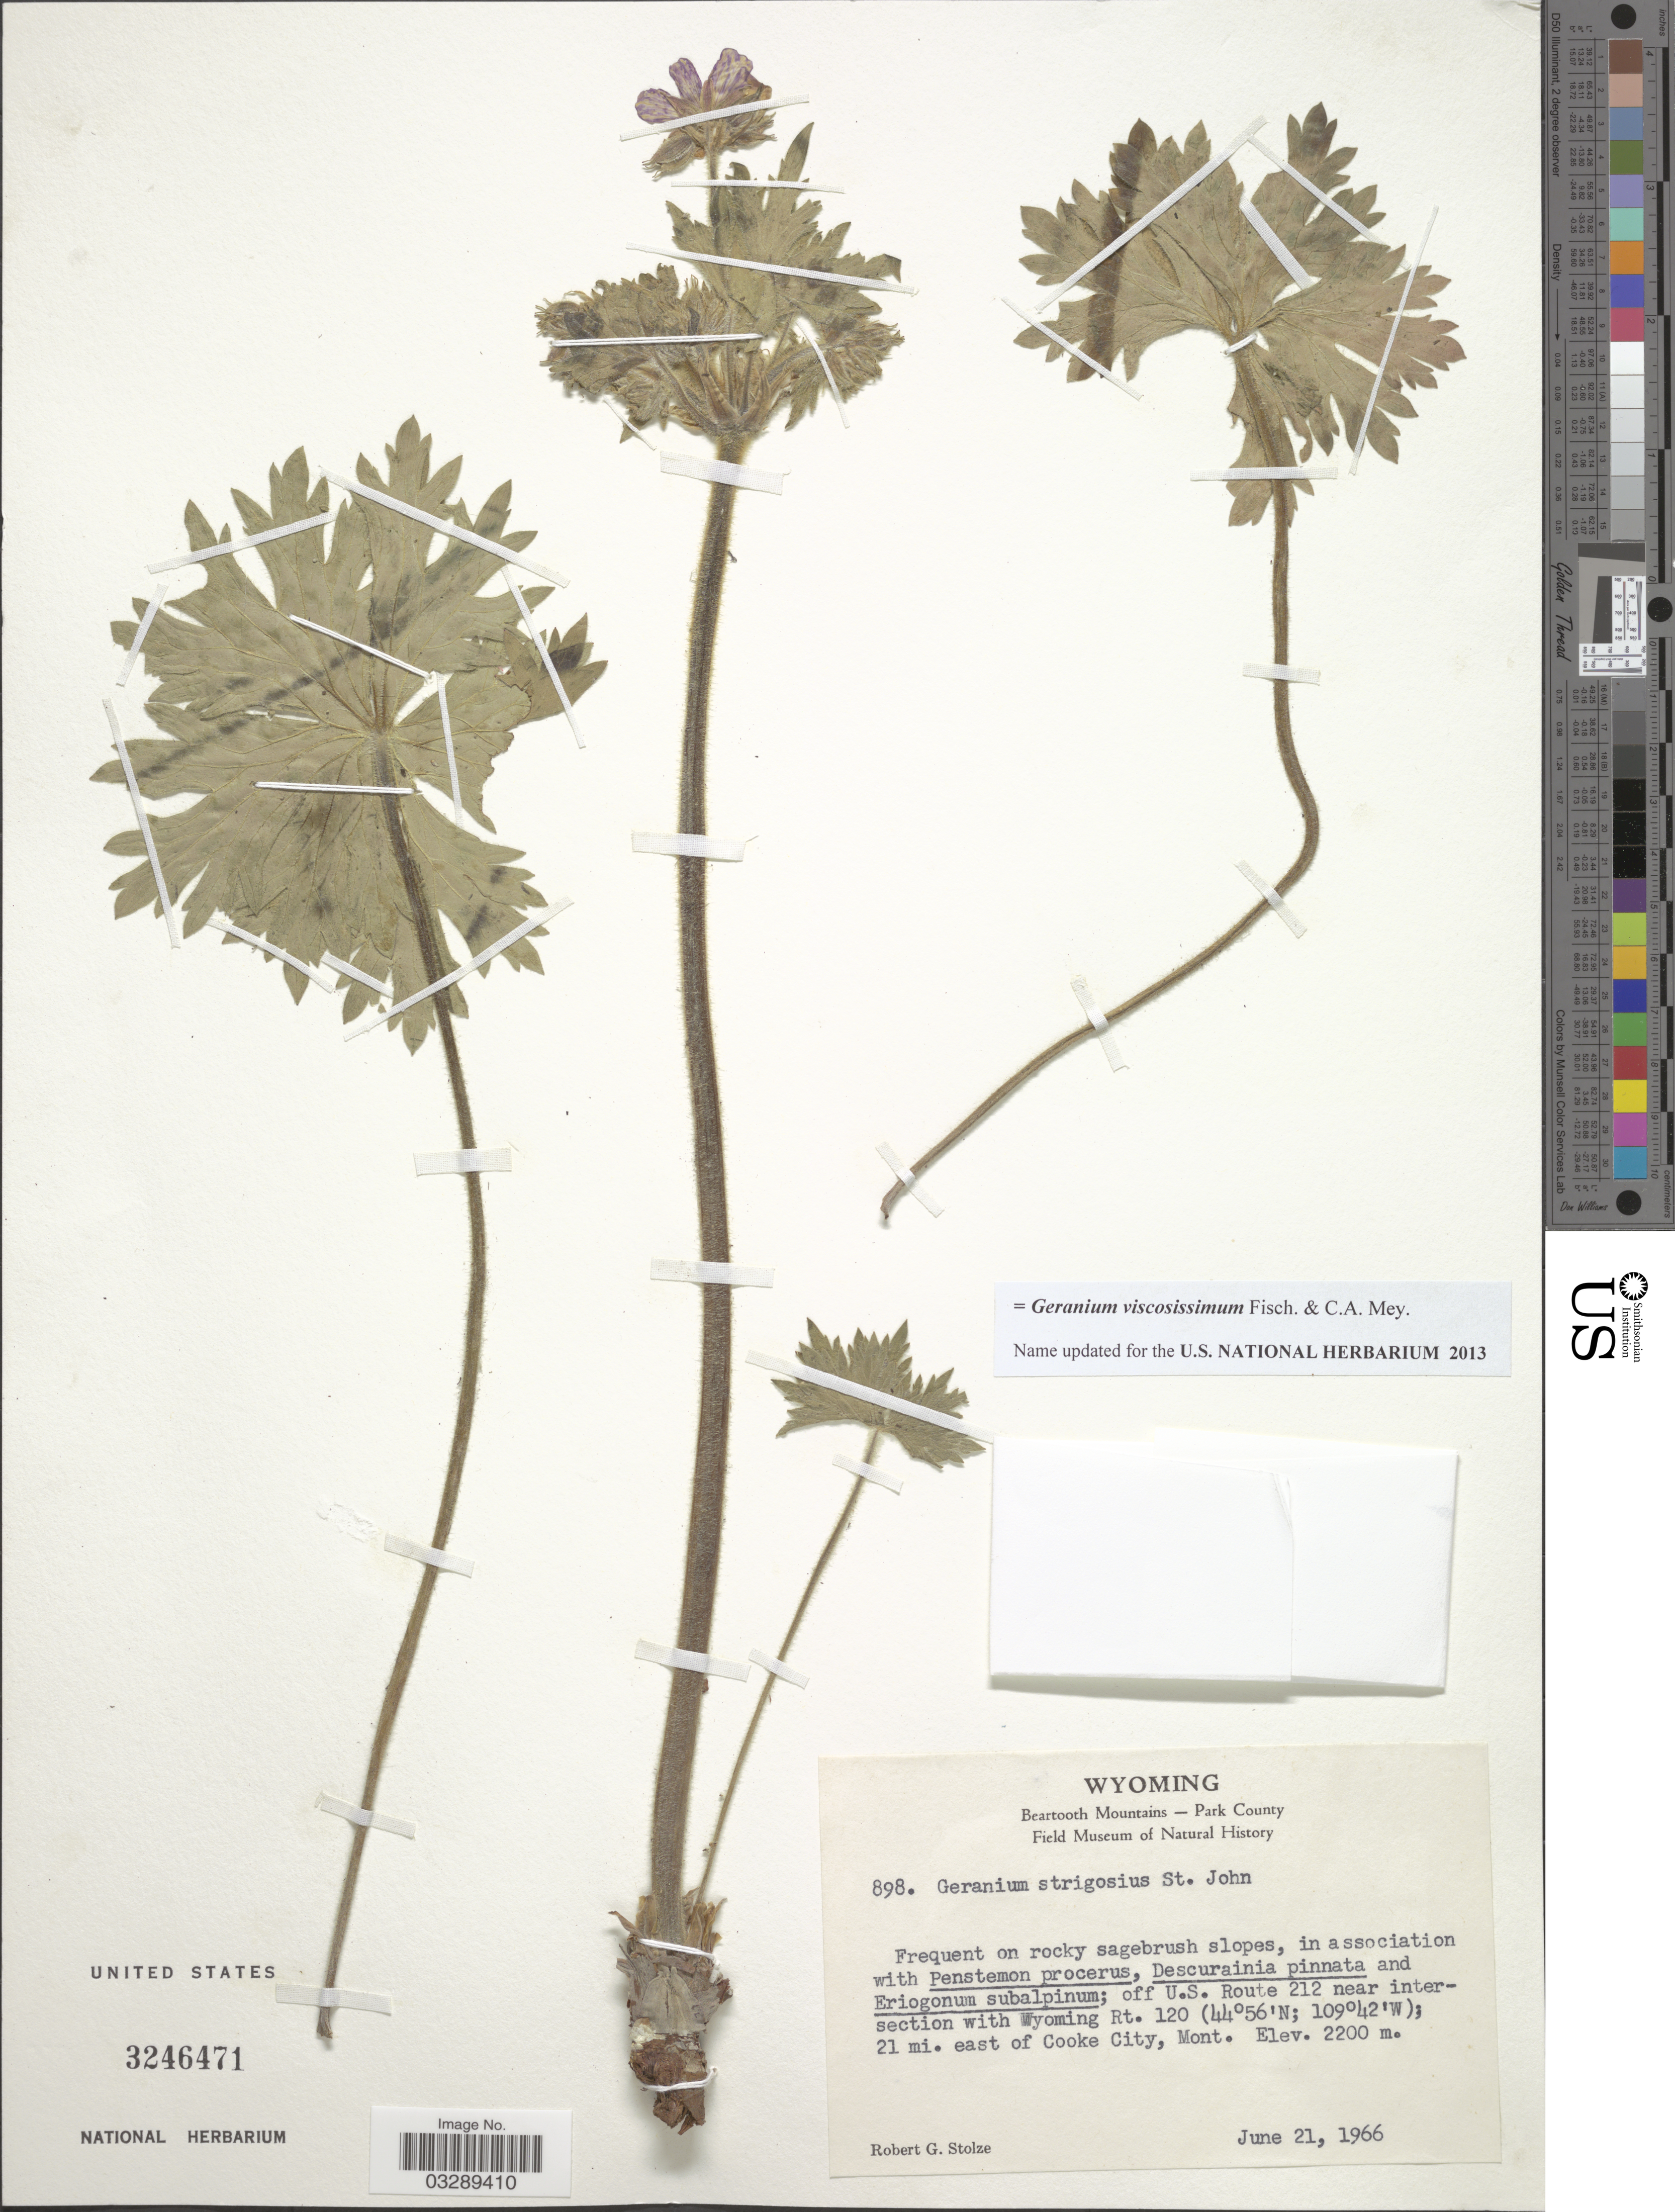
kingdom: Plantae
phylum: Tracheophyta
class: Magnoliopsida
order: Geraniales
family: Geraniaceae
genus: Geranium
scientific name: Geranium viscosissimum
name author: Fisch. & C.A. Mey.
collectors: R. G. Stolze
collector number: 898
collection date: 1966-06-21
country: United States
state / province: Montana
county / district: Park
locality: Beartooth Mountains - Park County. Off U.S. Route 212 near intersection with Wyoming Rt. 120; 21 mi. east of Cooke City.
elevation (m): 2200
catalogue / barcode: US 3246471